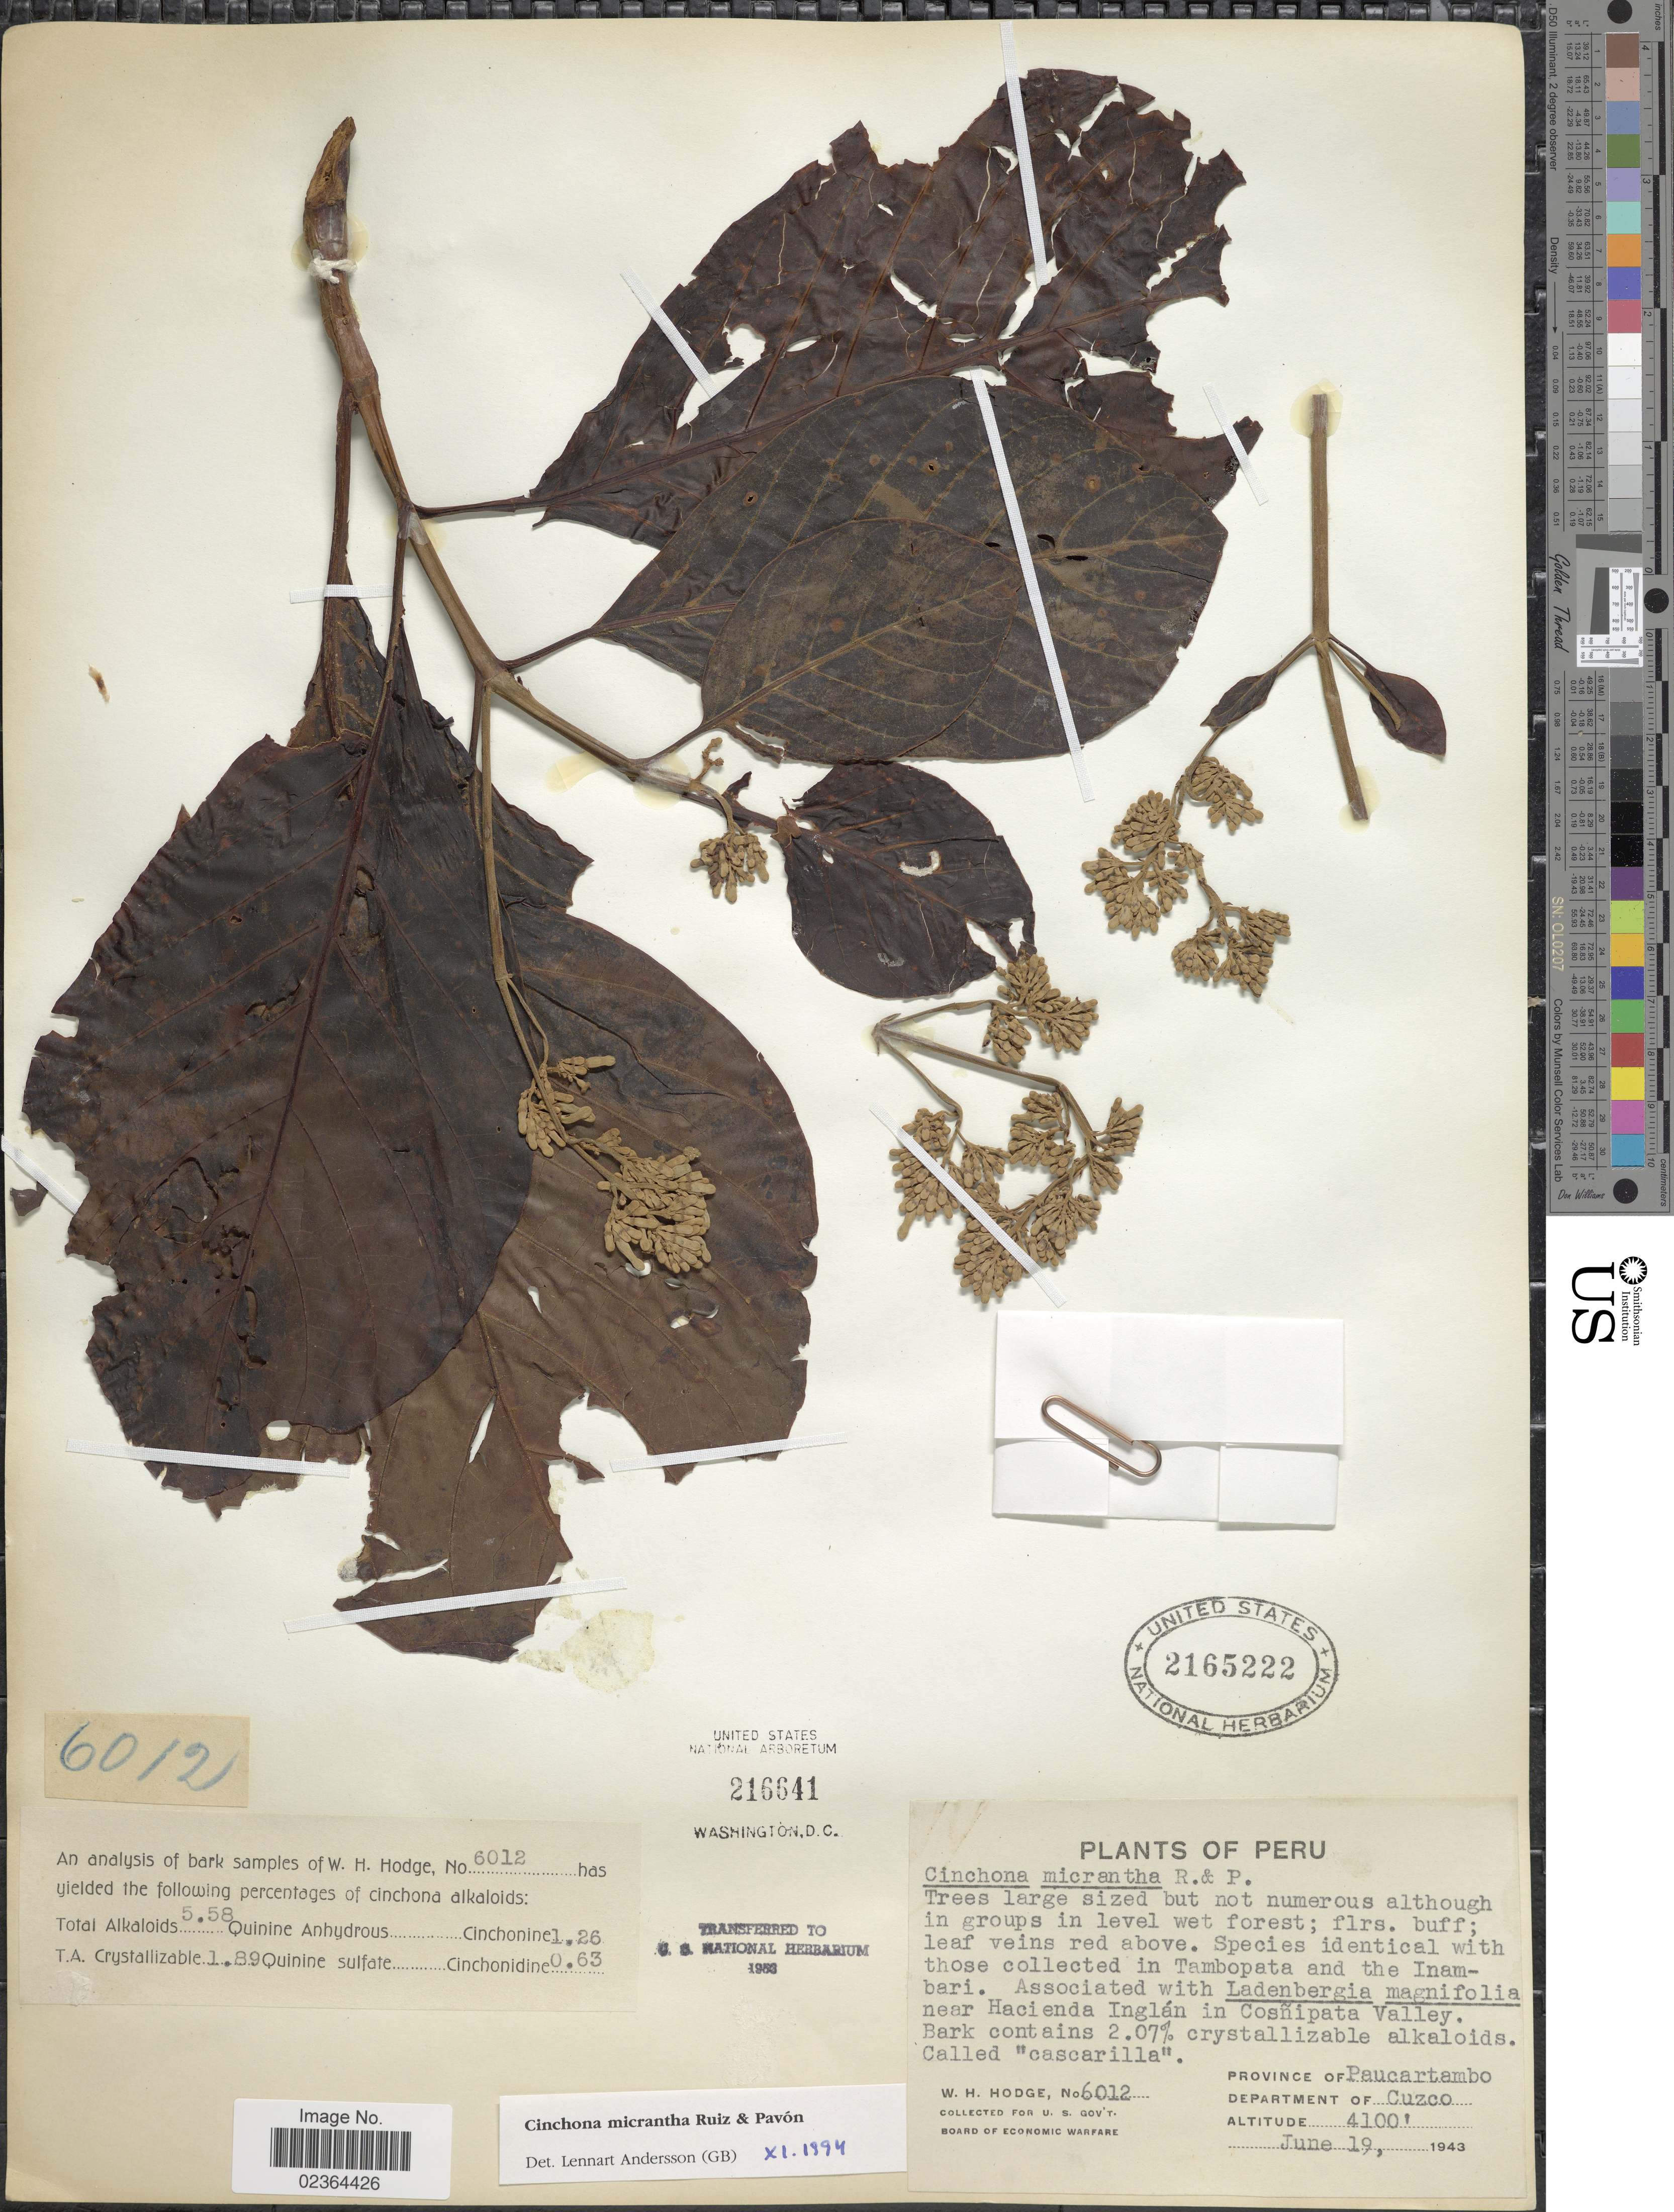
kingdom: Plantae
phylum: Tracheophyta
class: Magnoliopsida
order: Gentianales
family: Rubiaceae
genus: Cinchona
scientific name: Cinchona micrantha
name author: Ruiz & Pav.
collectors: W. Hodge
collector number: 6012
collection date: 1943-06-19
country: Peru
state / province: Cusco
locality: Province of Paucartambo, Department of Cuzco, near Hacienda Inglan in Cossnipata Valley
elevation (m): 1250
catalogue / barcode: US 2165222